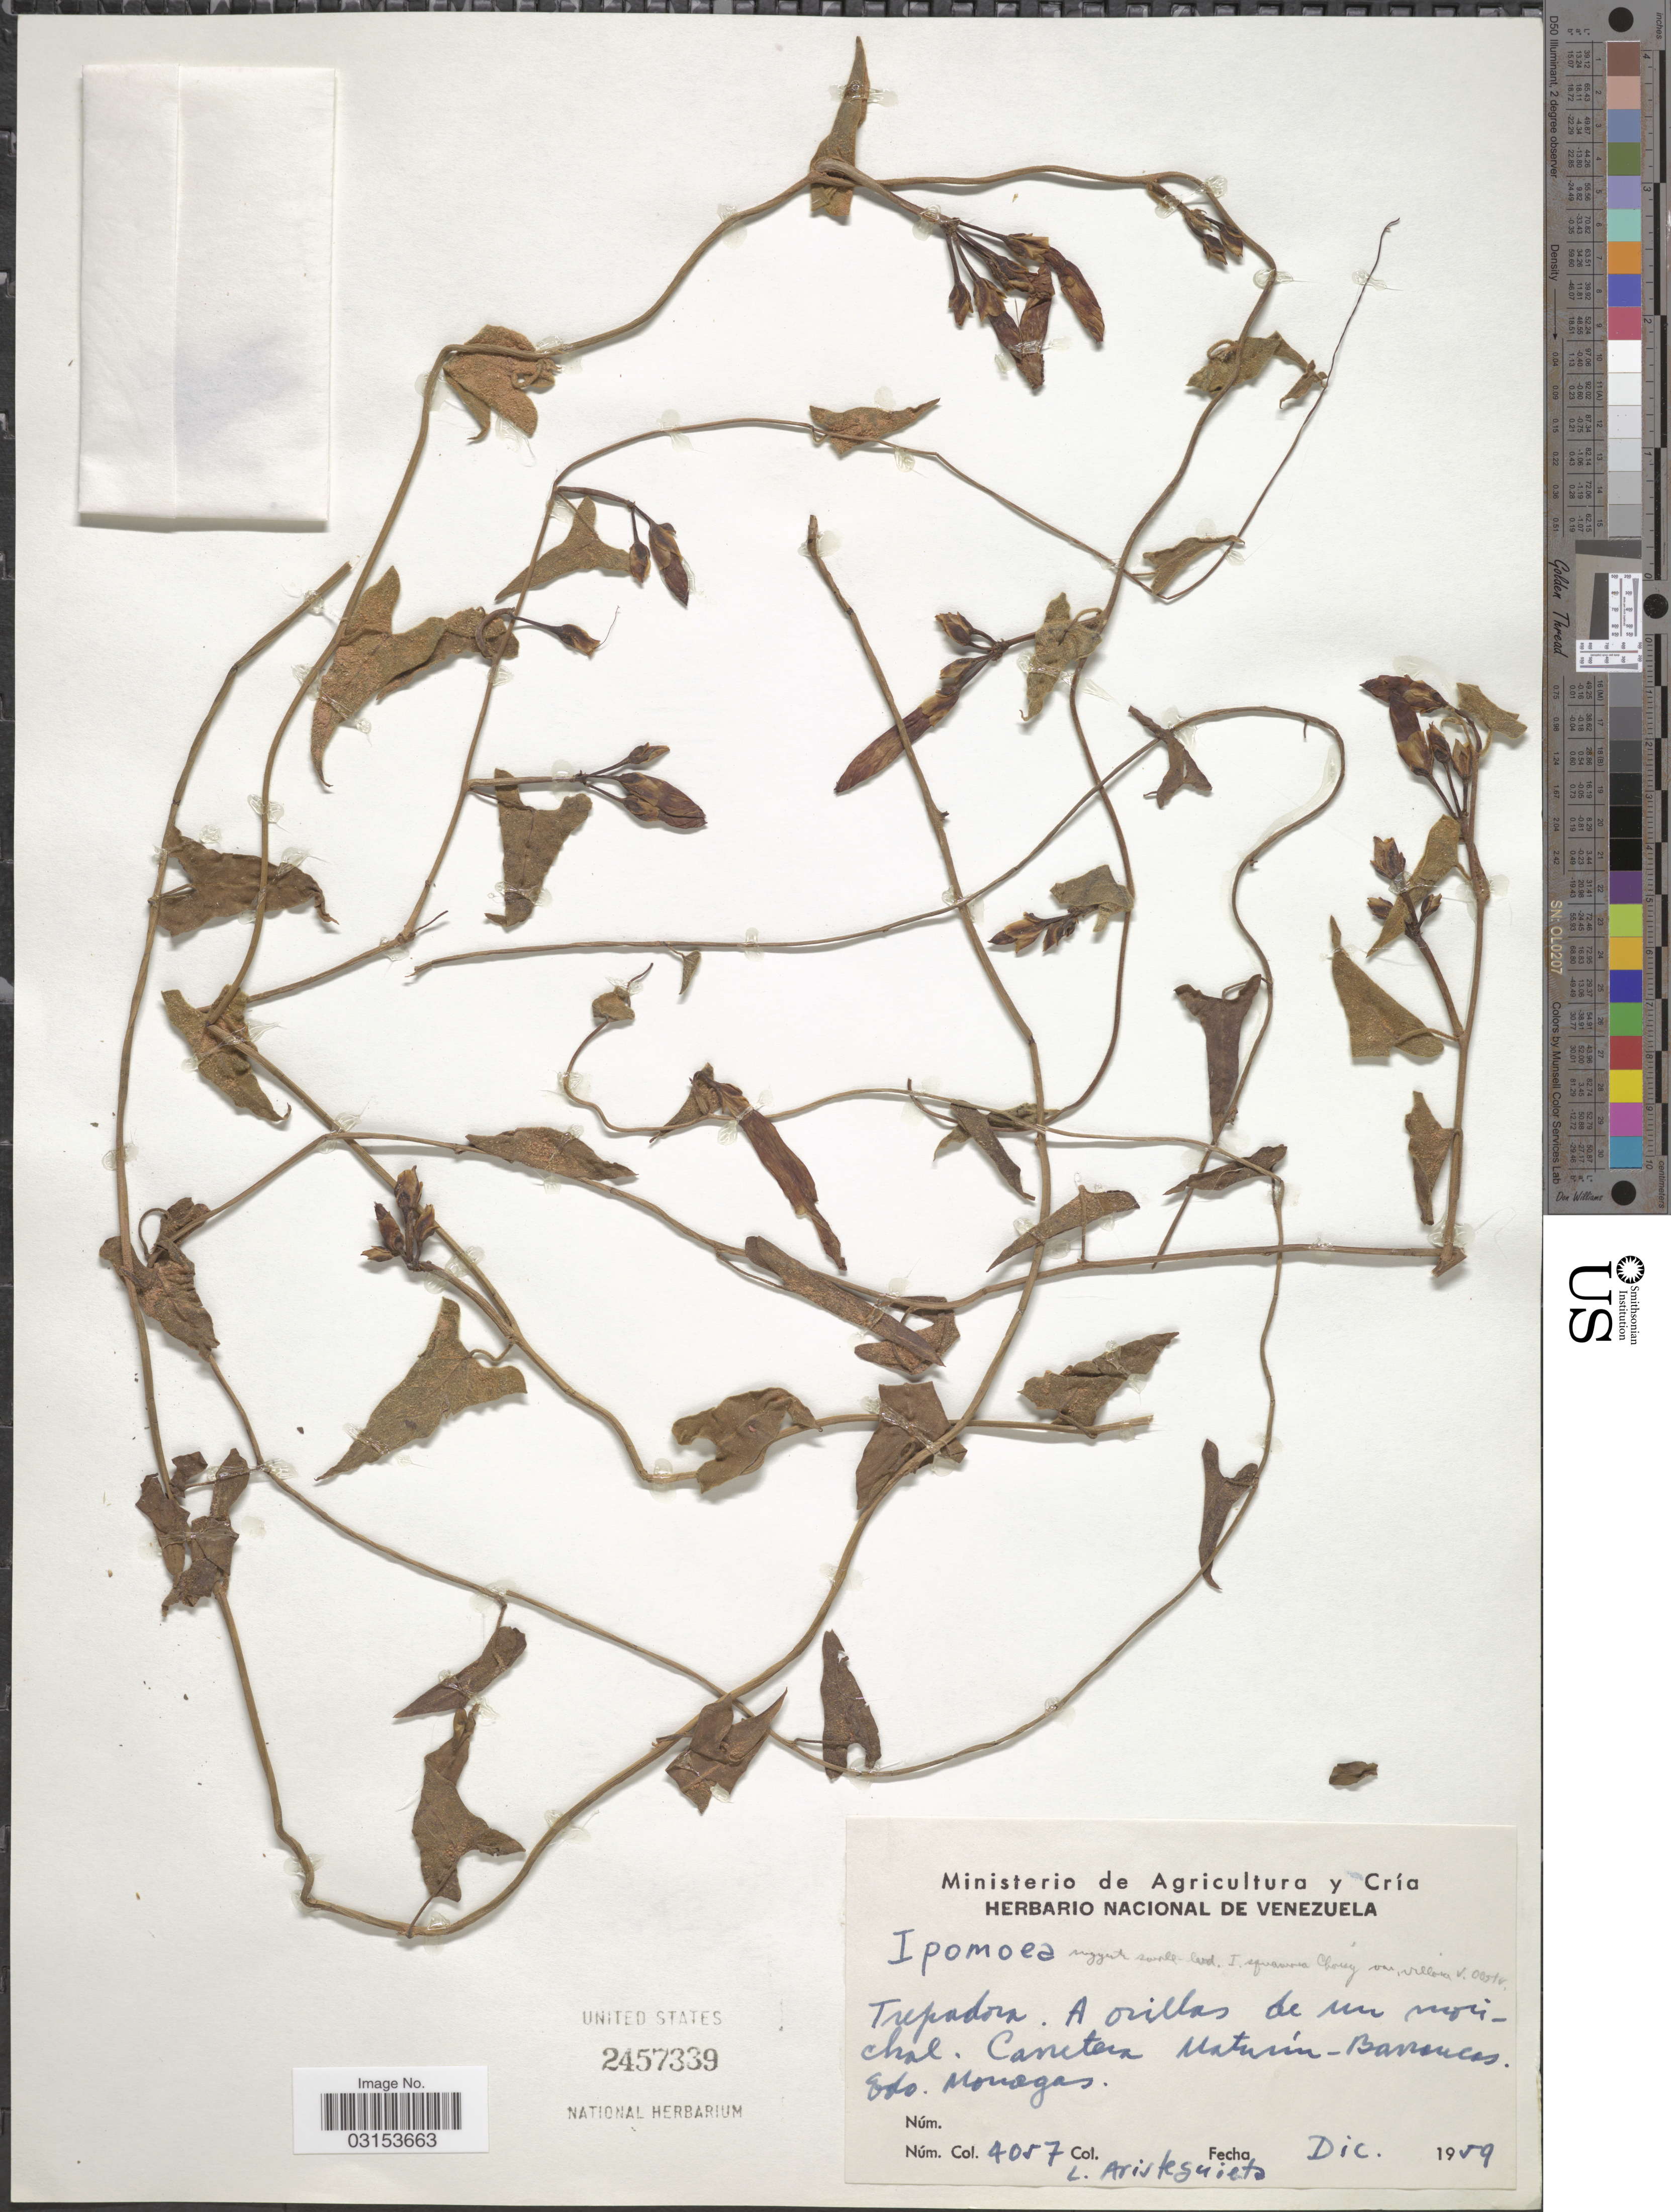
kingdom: Plantae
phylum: Tracheophyta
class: Magnoliopsida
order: Solanales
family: Convolvulaceae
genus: Ipomoea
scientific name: Ipomoea sp.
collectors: L. Aristeguieta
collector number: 4057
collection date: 1959-12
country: Venezuela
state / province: Monagas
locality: A orillas de un morchal. Carretera Maturin-Barrancas.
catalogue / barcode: US 2457339